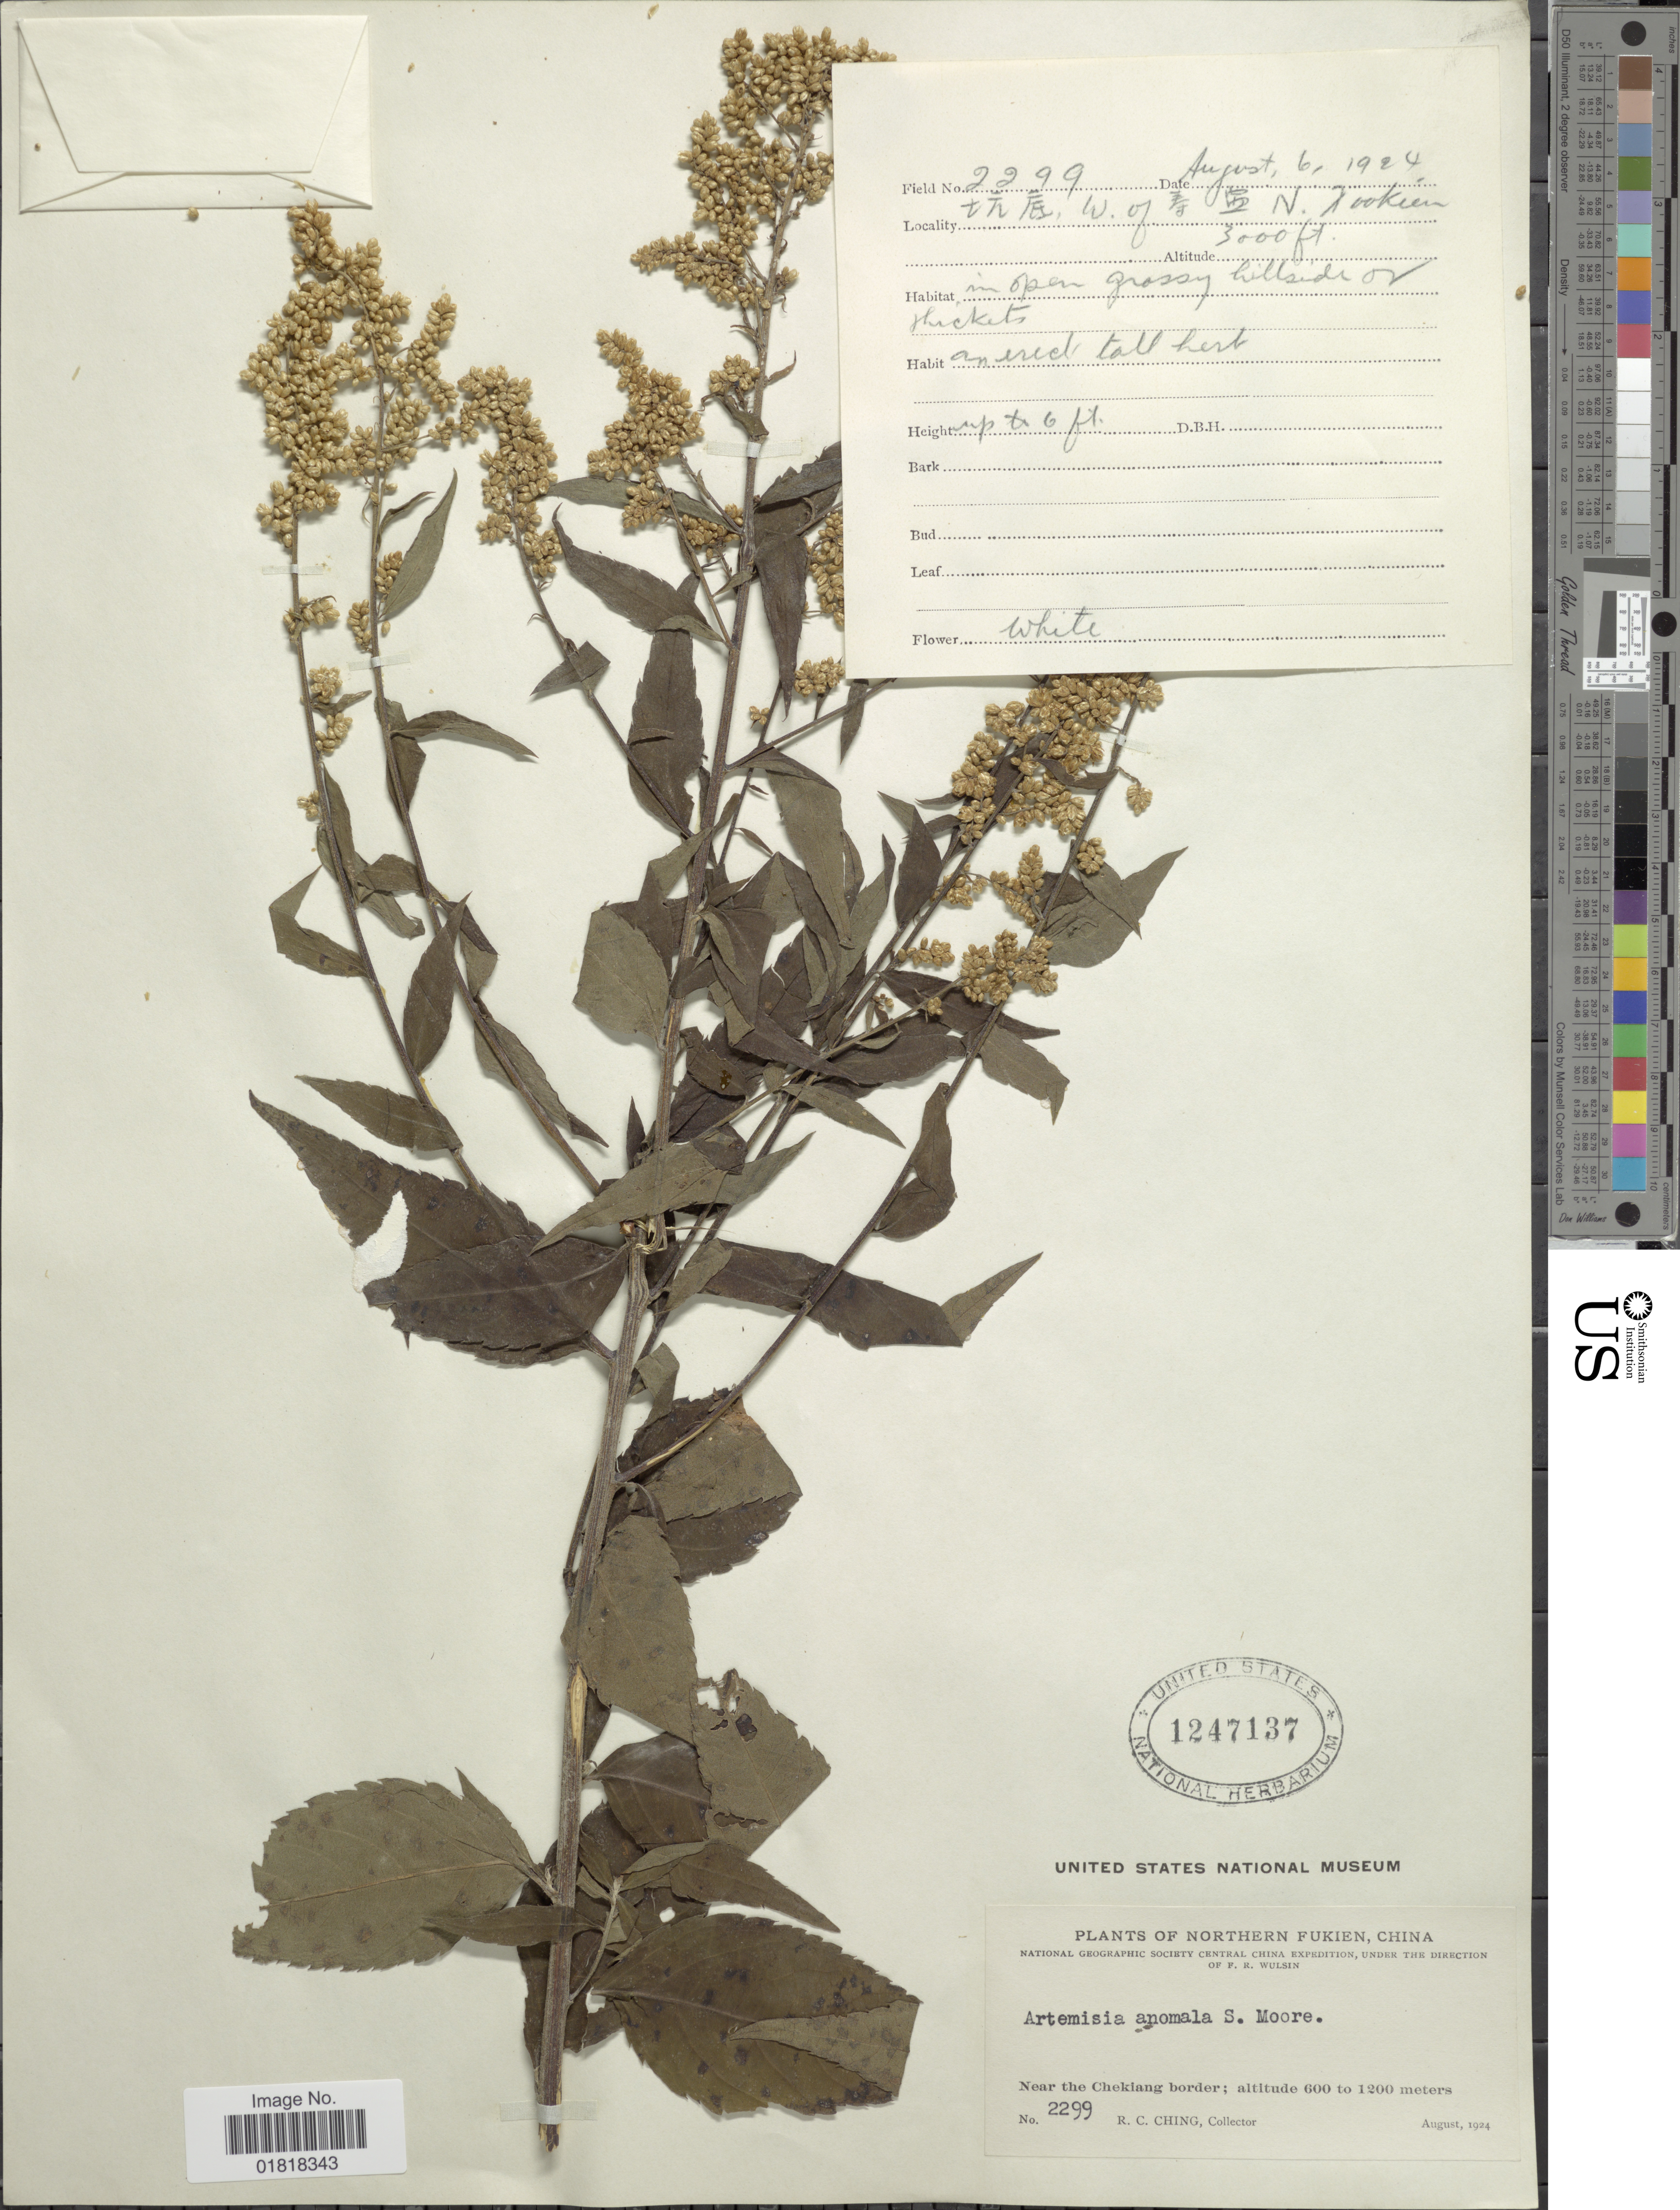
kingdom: Plantae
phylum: Tracheophyta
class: Magnoliopsida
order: Asterales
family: Asteraceae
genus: Artemisia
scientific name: Artemisia anomala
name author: S. Moore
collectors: R. C. Ching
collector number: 2299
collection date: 1924-08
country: China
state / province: Fujian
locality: Northern Fukien, near the Chekiang border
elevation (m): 600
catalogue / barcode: US 1247137